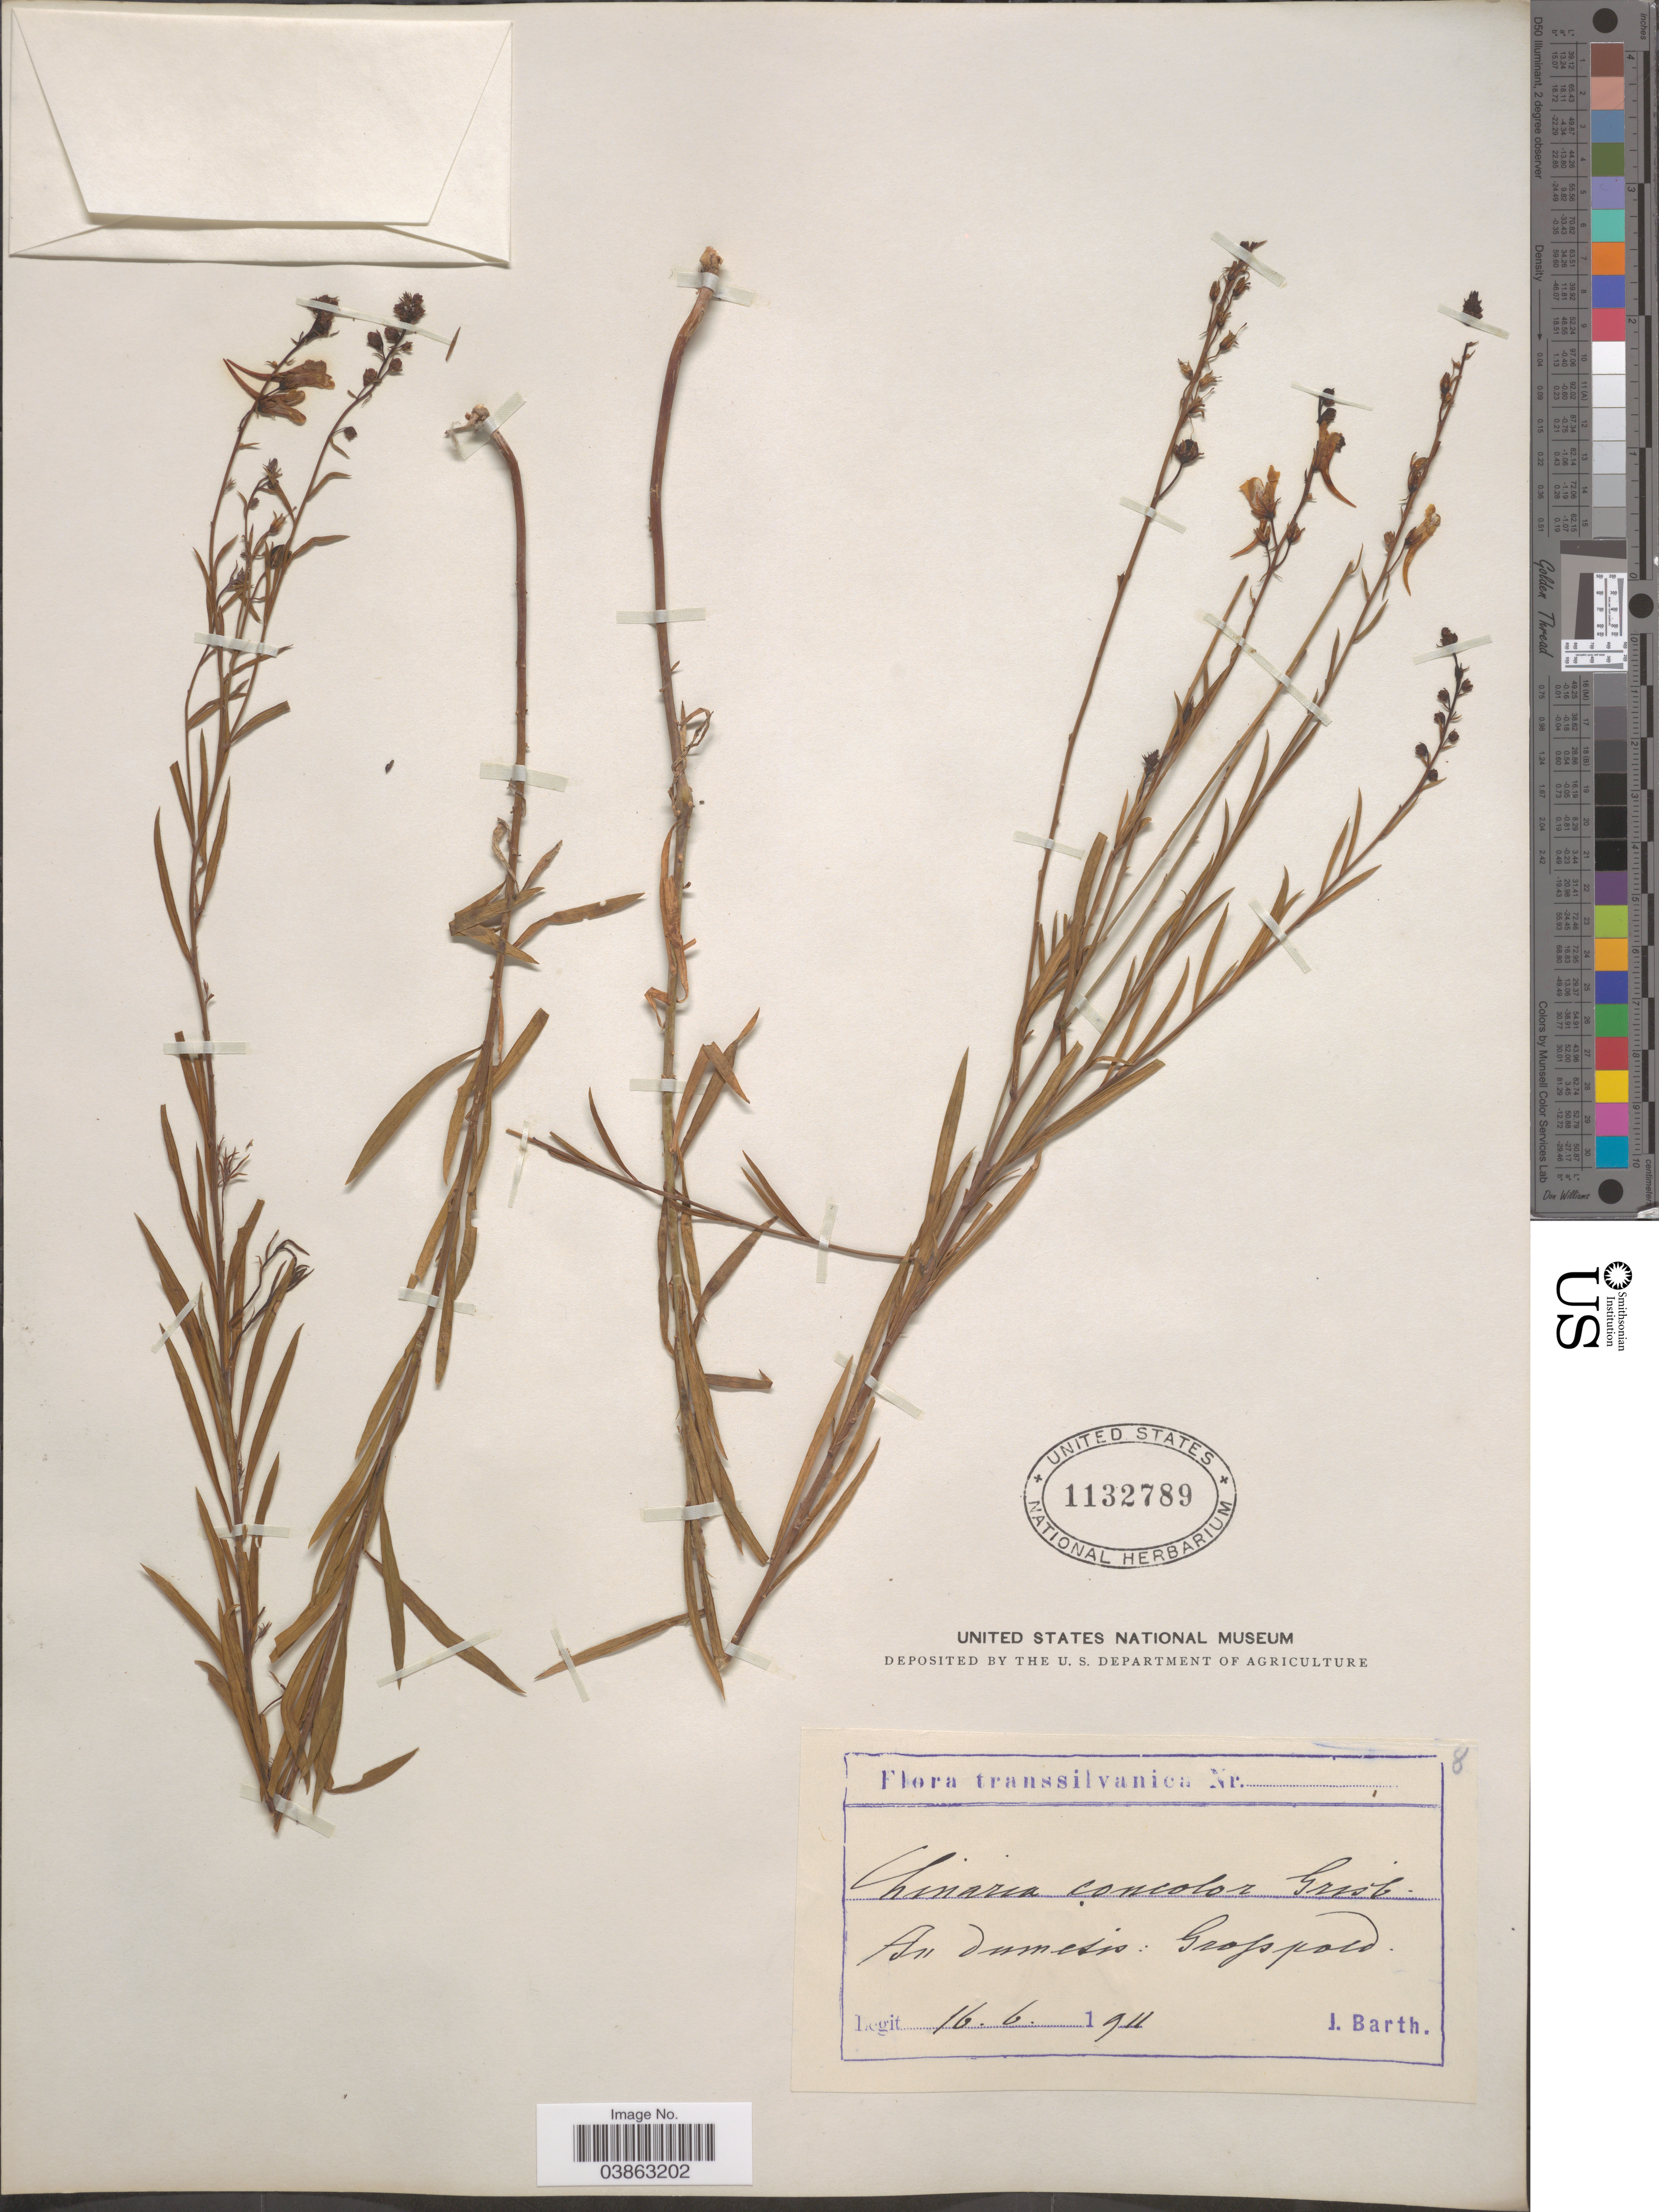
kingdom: Plantae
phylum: Tracheophyta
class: Magnoliopsida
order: Lamiales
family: Plantaginaceae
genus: Linaria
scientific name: Linaria concolor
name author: Griseb.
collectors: J. Barth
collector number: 8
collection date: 1911-06-16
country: Romania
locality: Transsilvanica. An dumesis: Grosspold.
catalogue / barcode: US 1132789